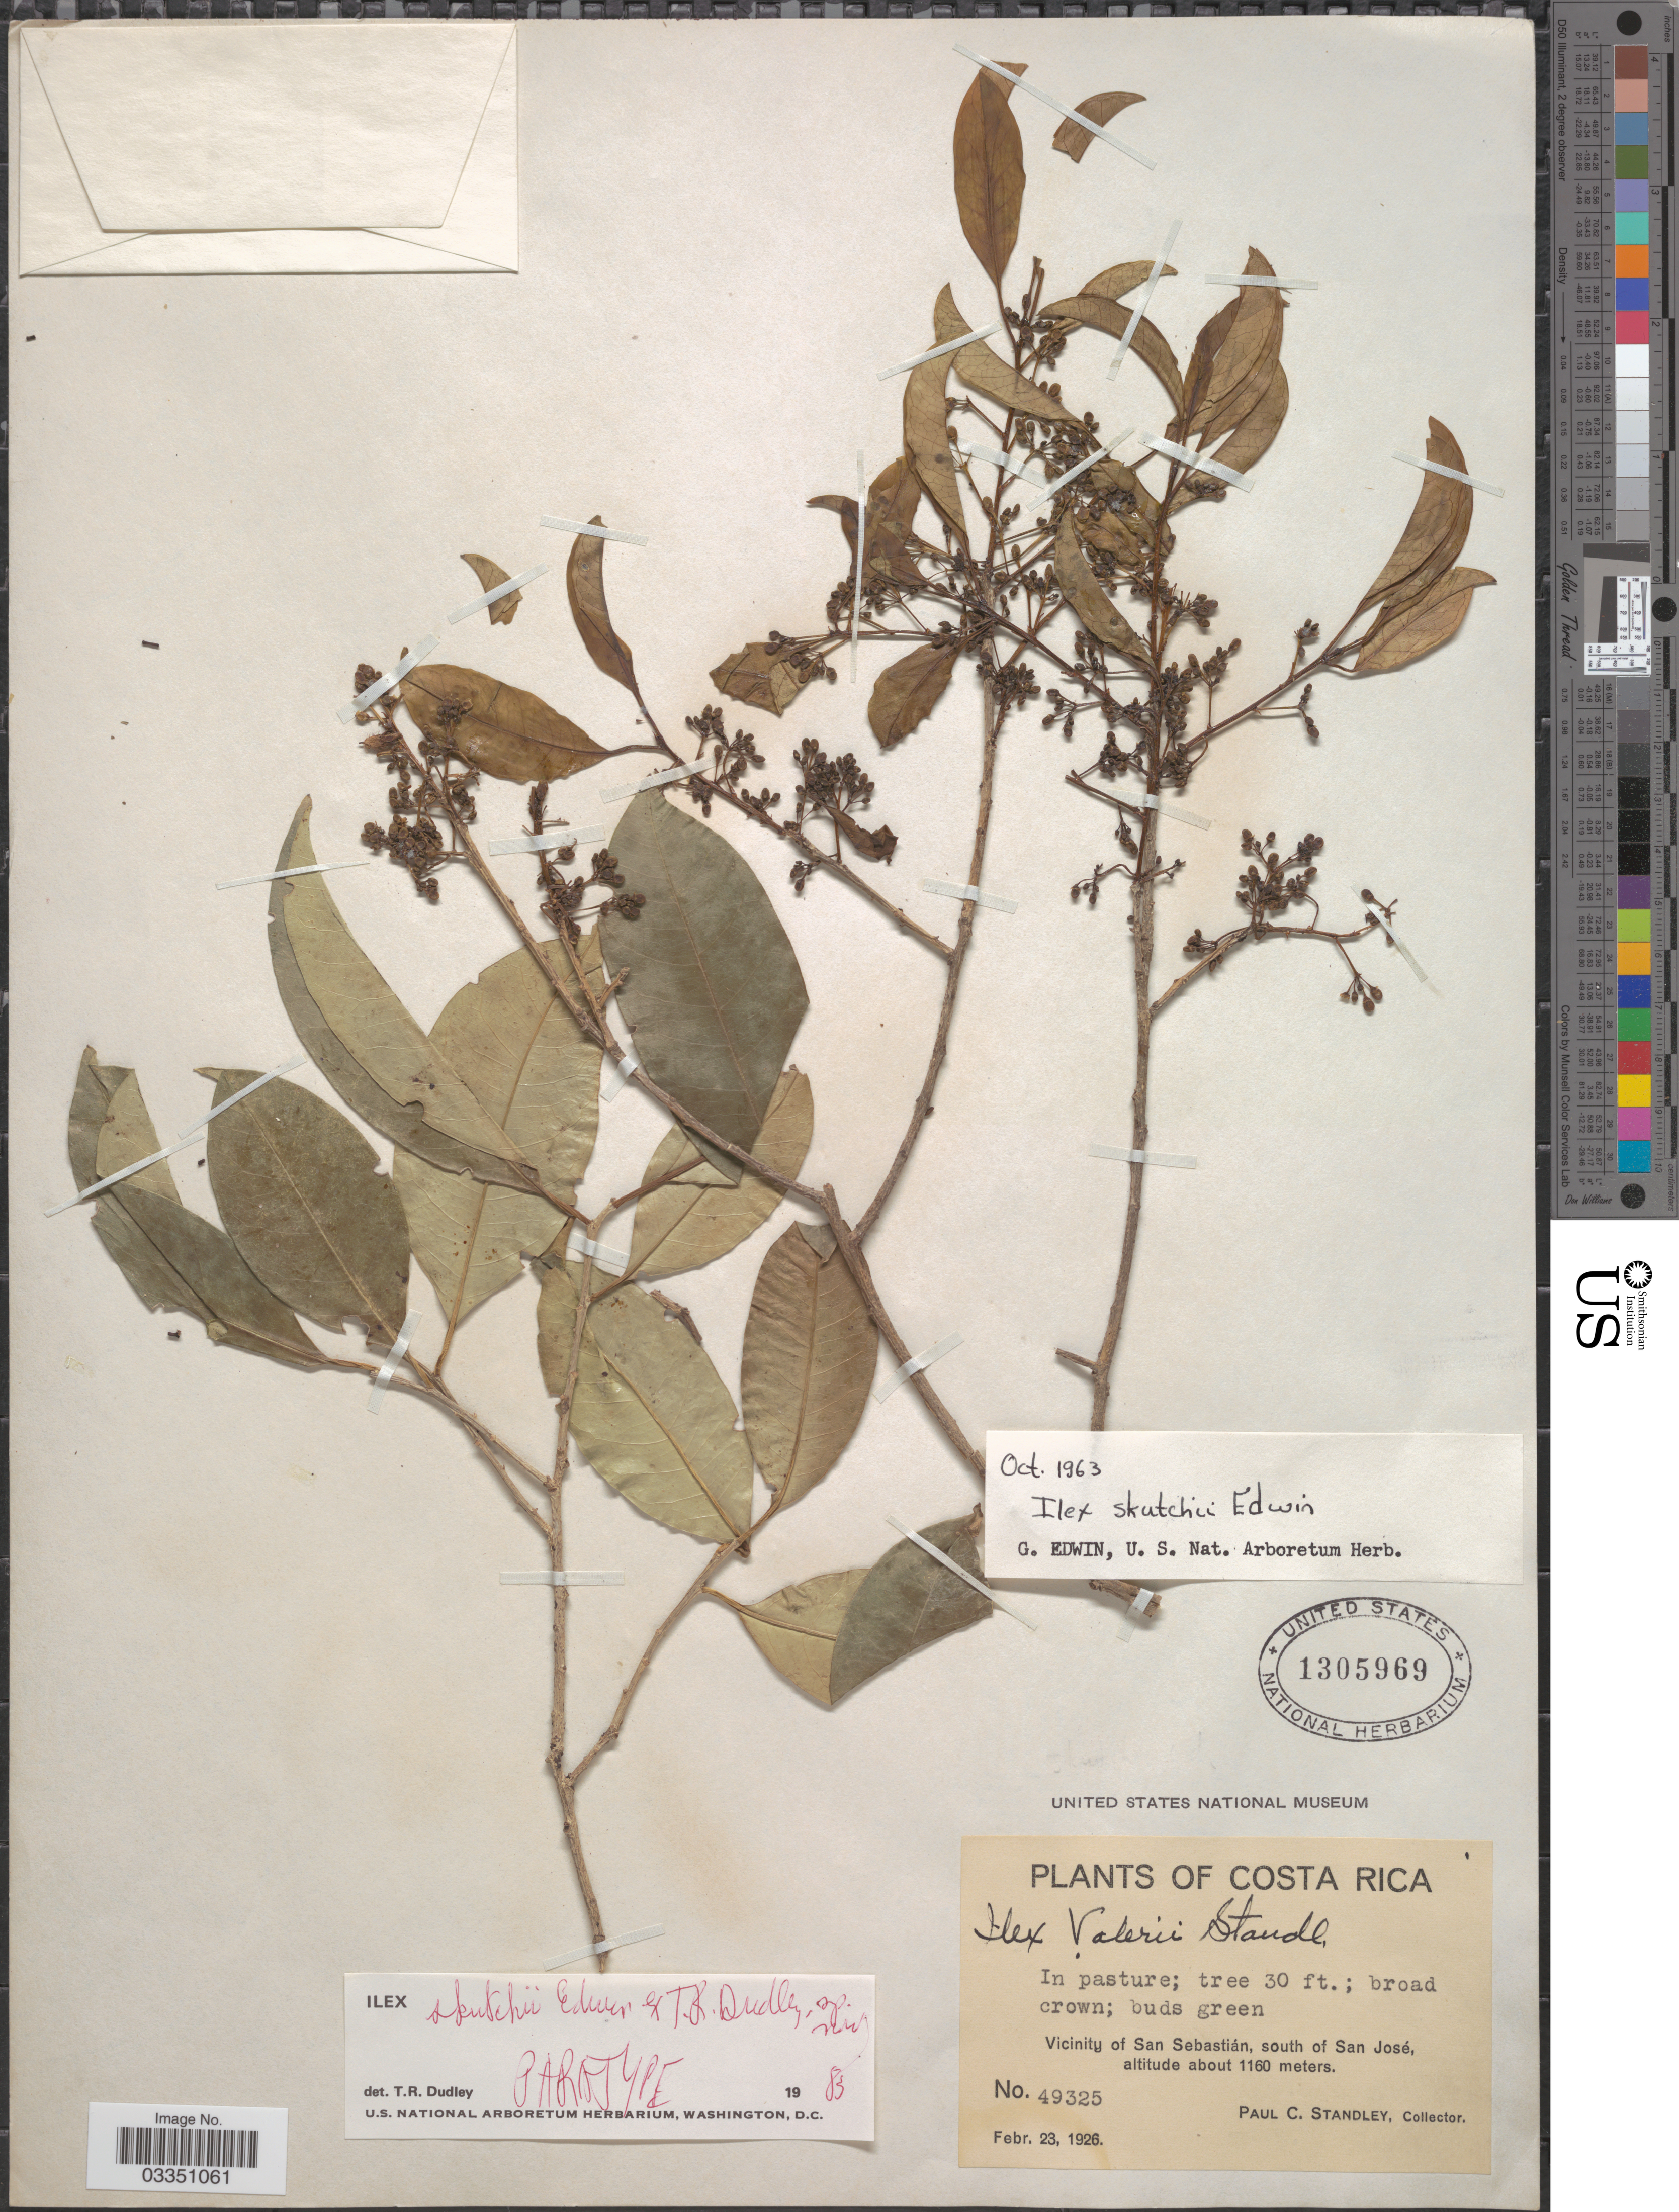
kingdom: Plantae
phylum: Tracheophyta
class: Magnoliopsida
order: Aquifoliales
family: Aquifoliaceae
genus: Ilex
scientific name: Ilex skutchii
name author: Edwin ex T.R. Dudley & W.J. Hahn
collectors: P. C. Standley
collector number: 49325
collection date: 1926-02-23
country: Costa Rica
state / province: San José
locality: Vicinity of San Sebastián, south of San José.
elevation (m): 1160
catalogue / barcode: US 1305969